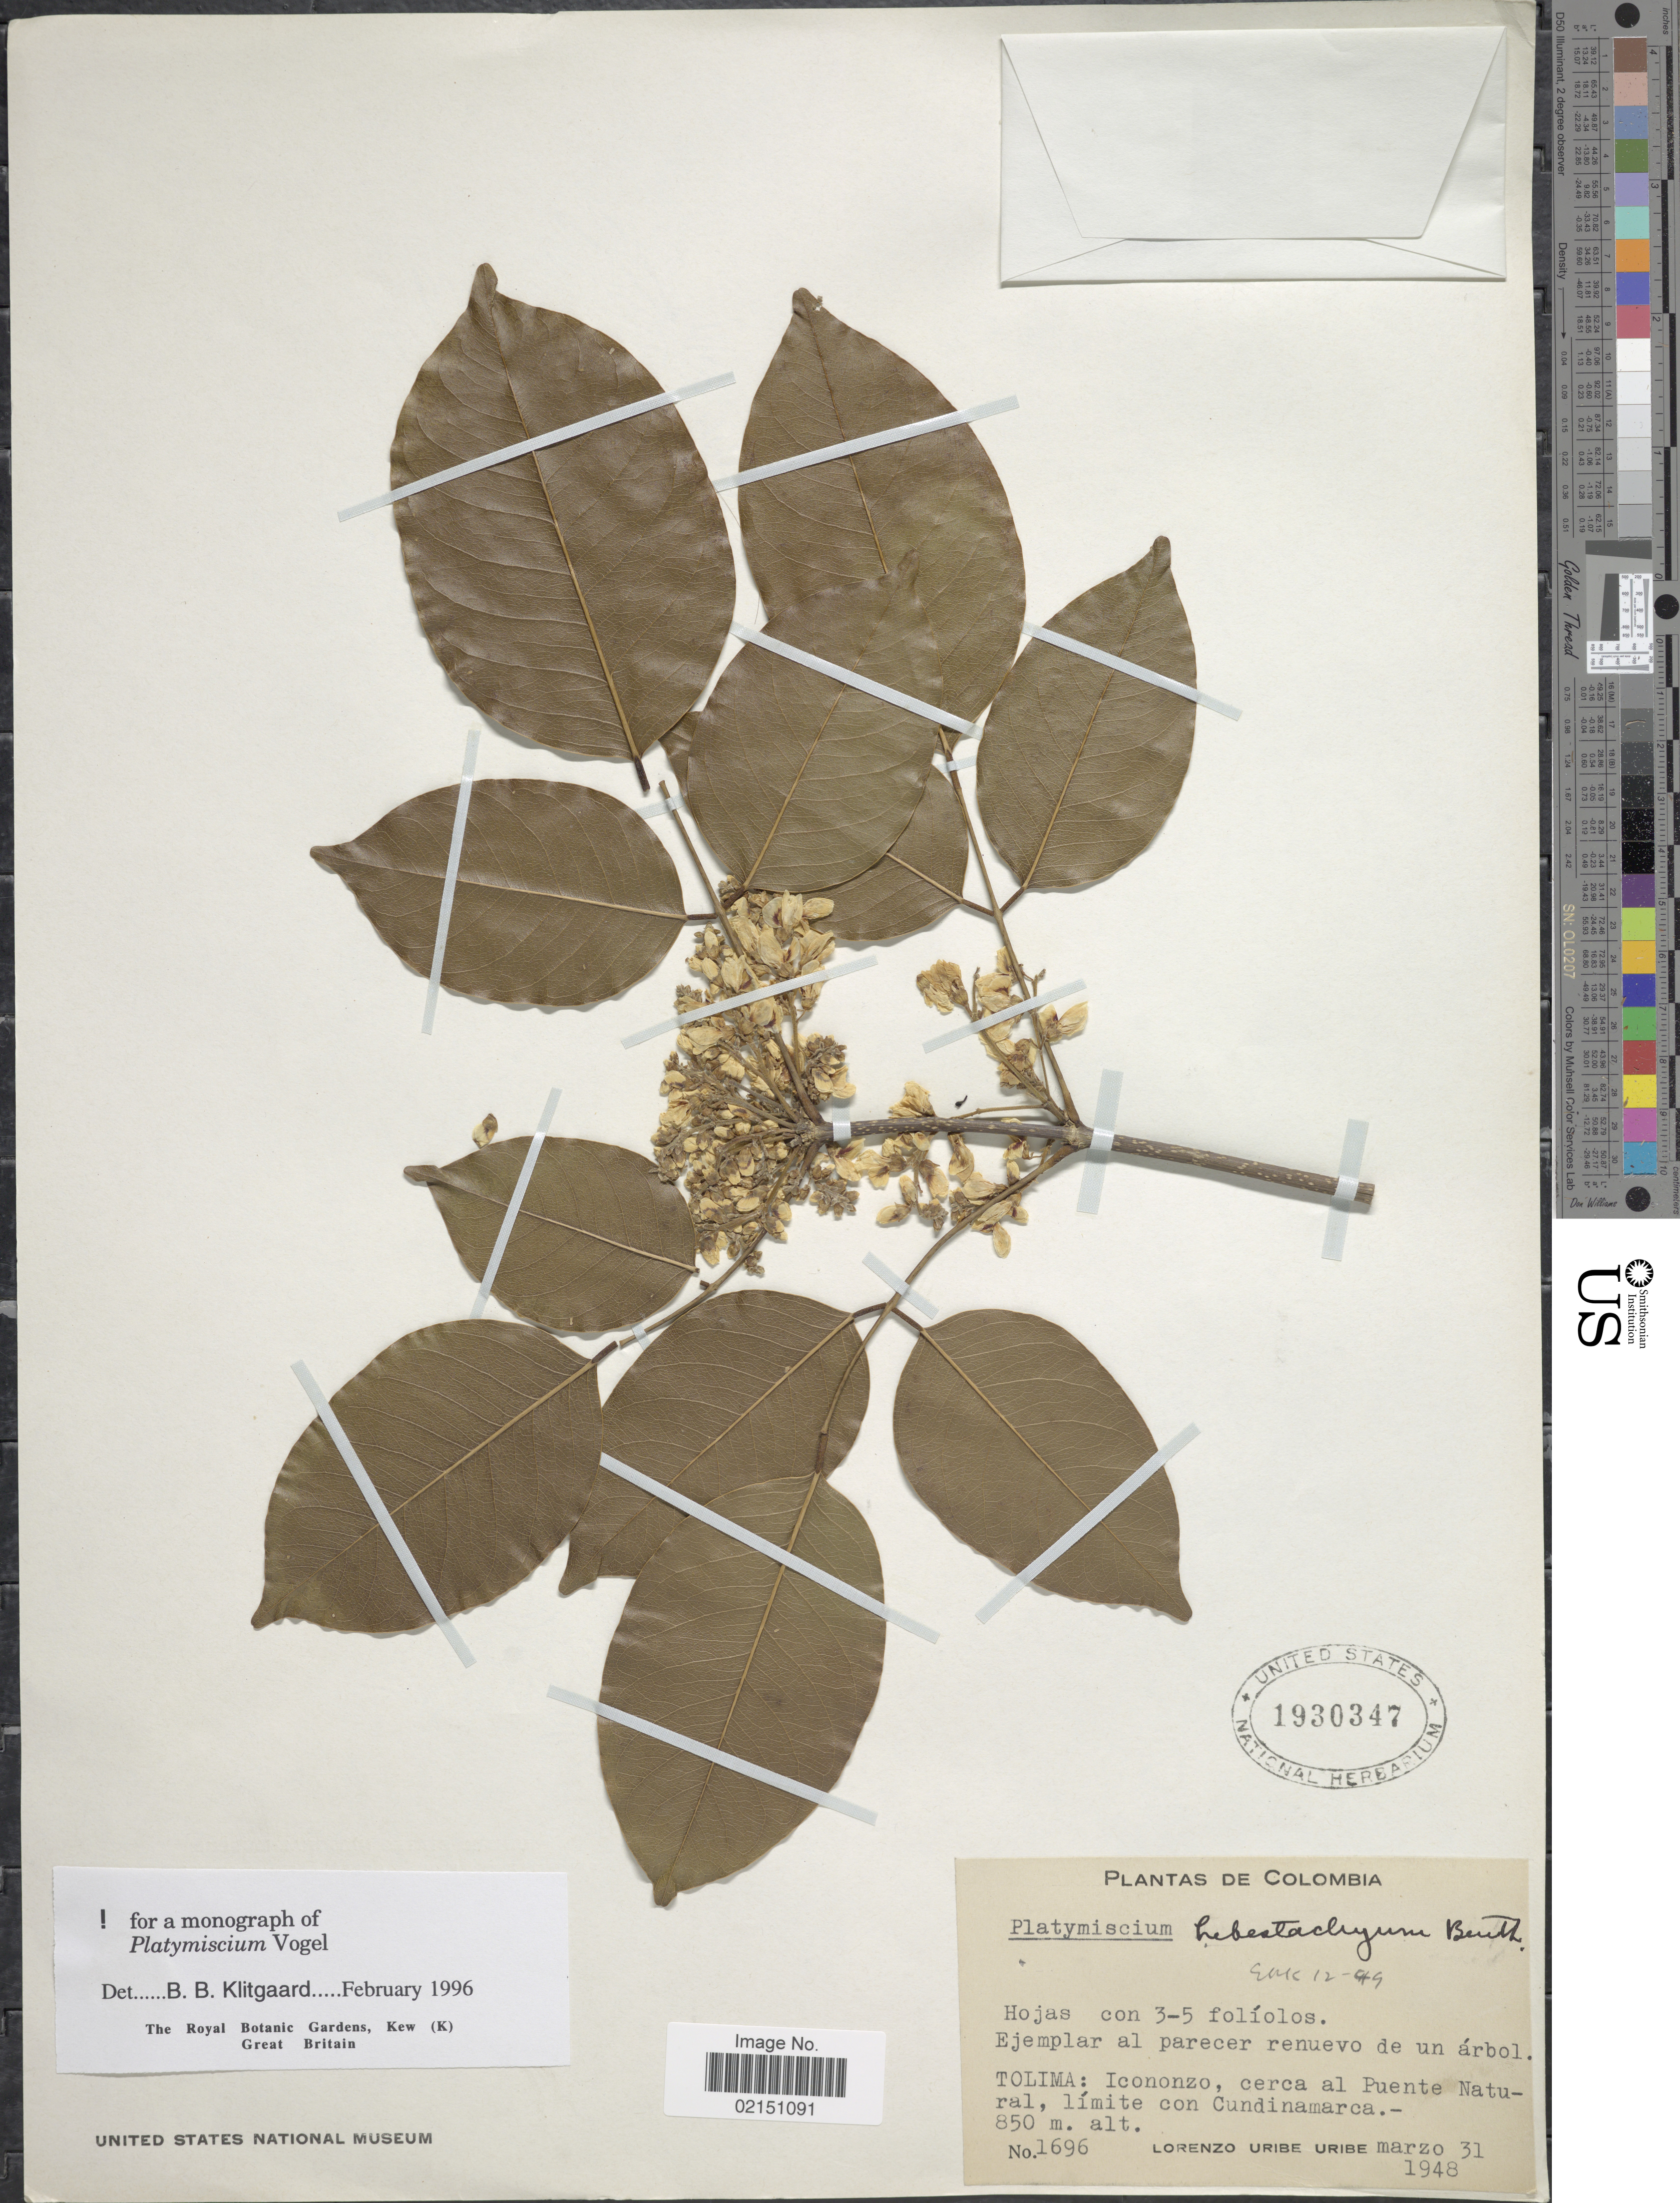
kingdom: Plantae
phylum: Tracheophyta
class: Magnoliopsida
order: Fabales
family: Fabaceae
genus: Platymiscium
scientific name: Platymiscium hebestachyum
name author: Benth.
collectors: L. Uribe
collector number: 1696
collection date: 1948-03-31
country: Colombia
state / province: Tolima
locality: Icononzo, cerca al Puente Natural, limite con Cundinamarca.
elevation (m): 850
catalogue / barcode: US 1930347